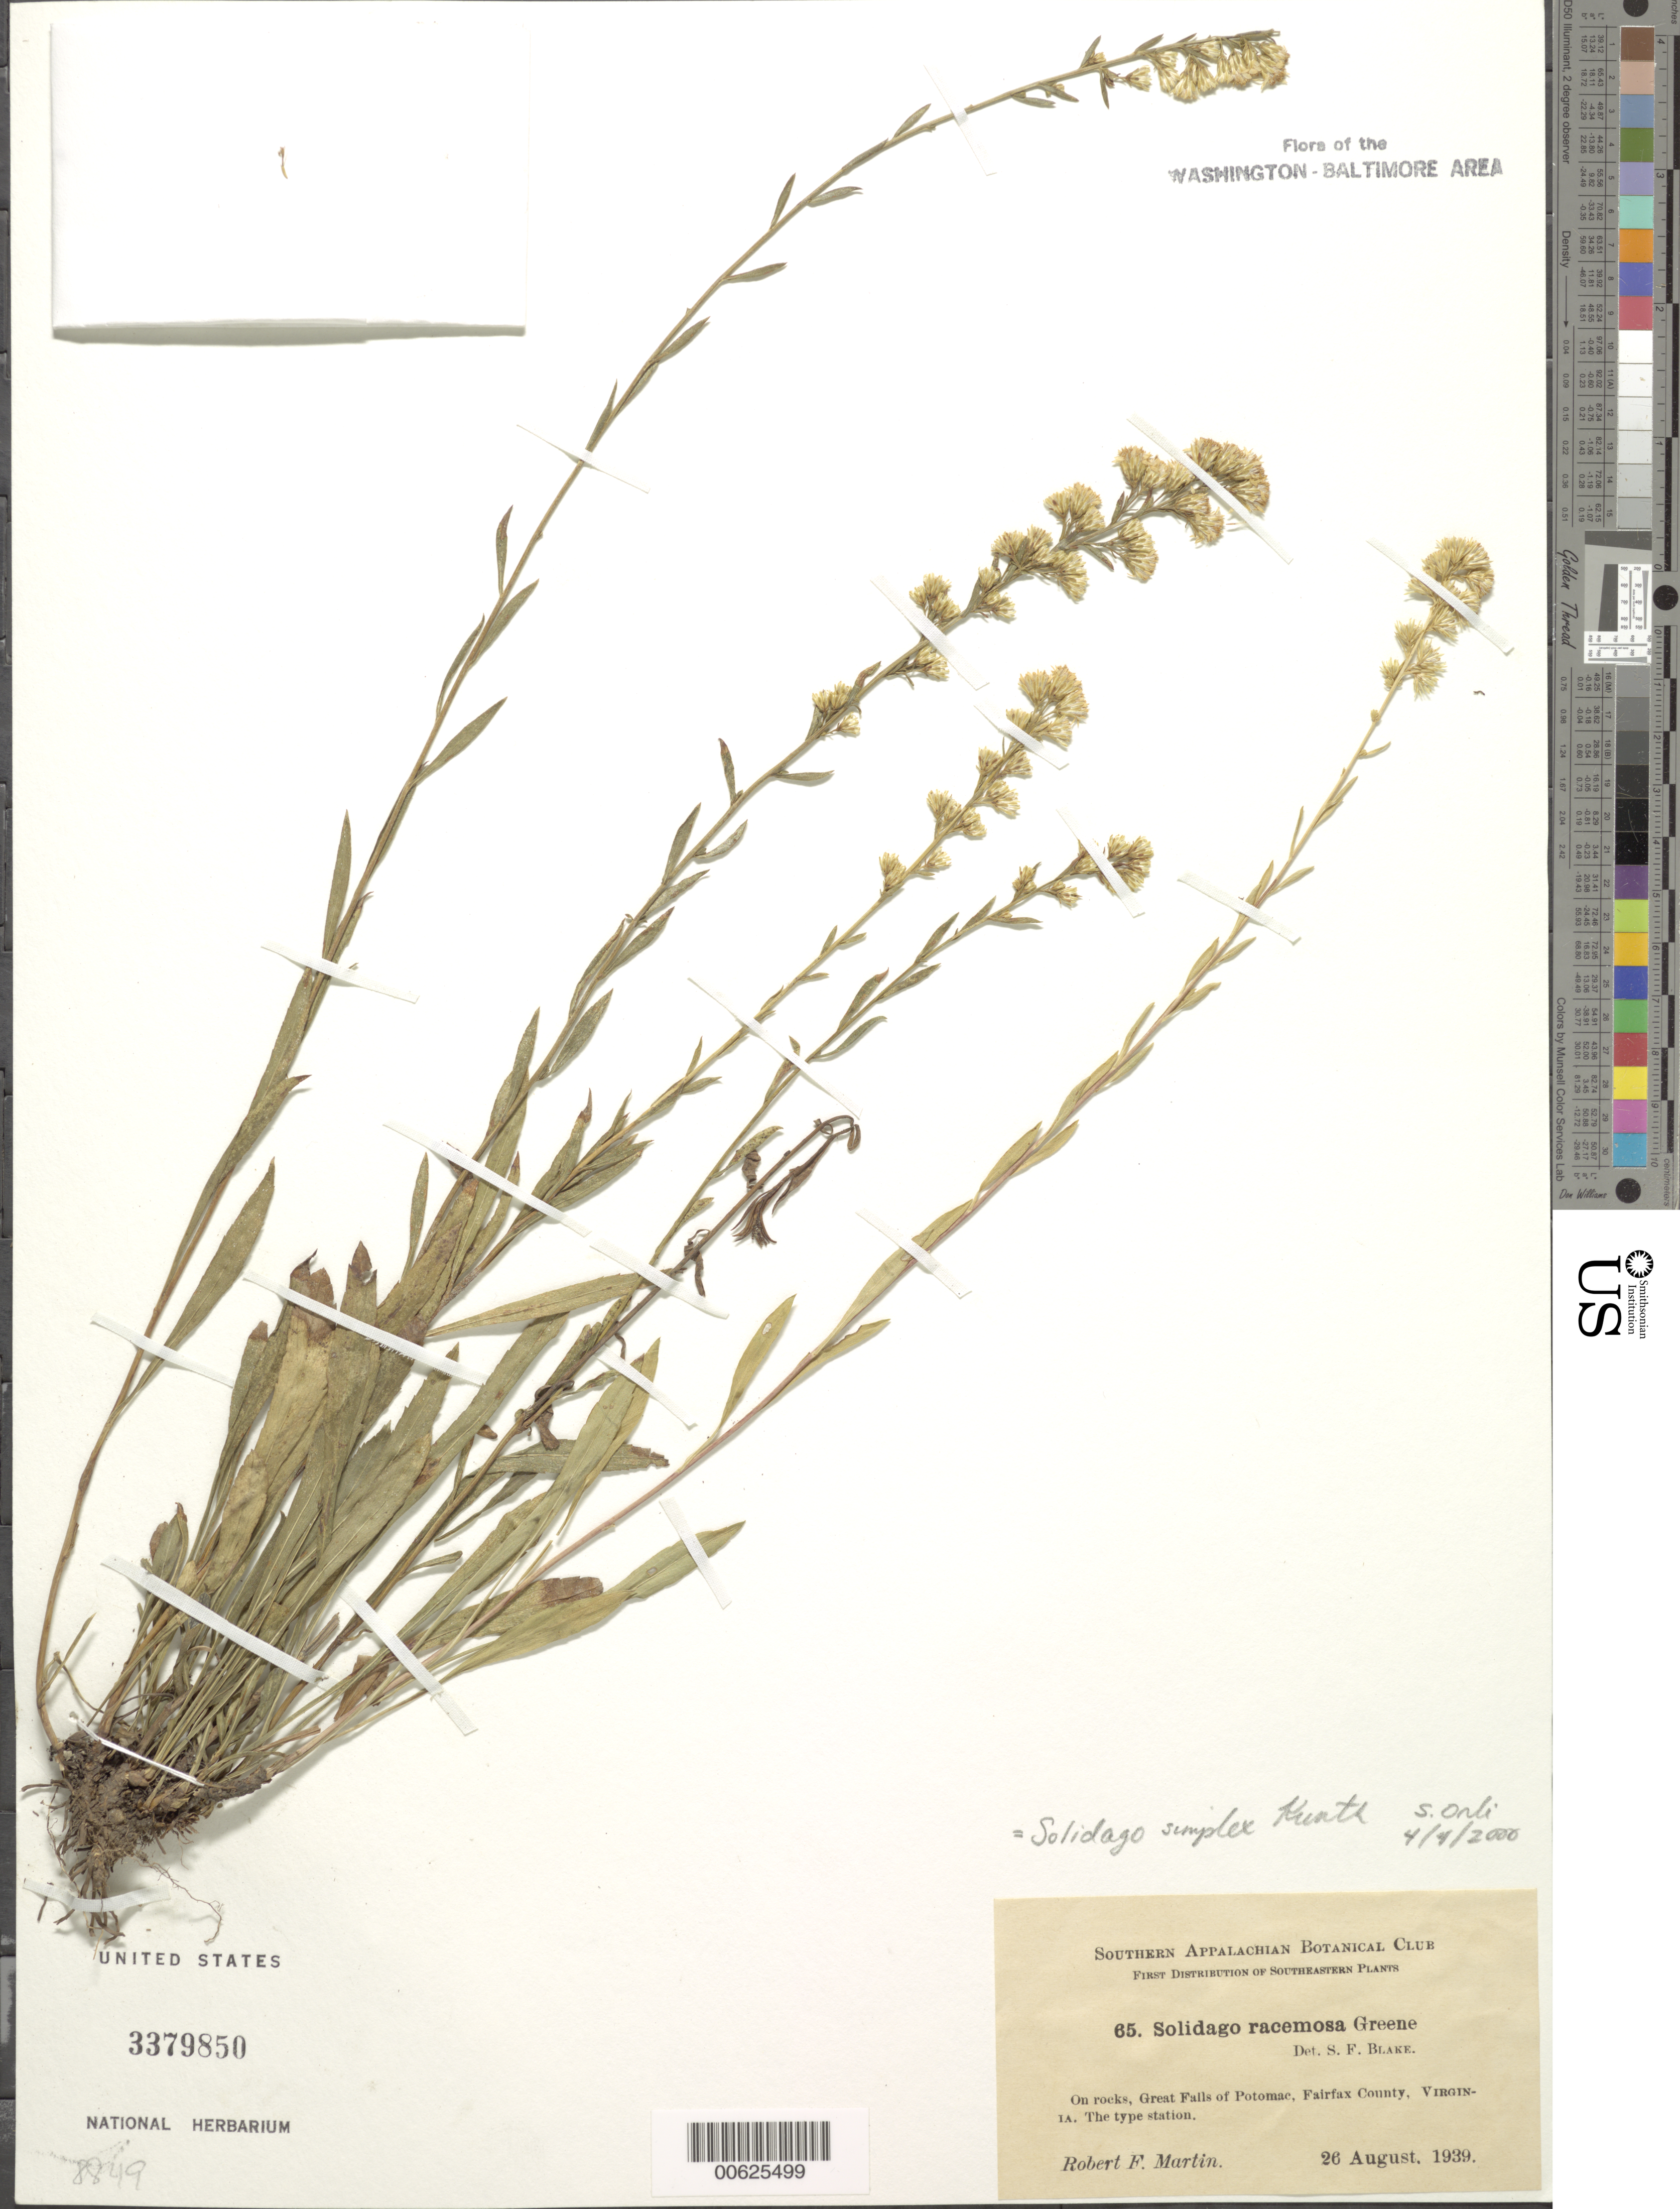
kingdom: Plantae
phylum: Tracheophyta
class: Magnoliopsida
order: Asterales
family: Asteraceae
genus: Solidago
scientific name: Solidago simplex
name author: Kunth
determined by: Orli, Sylvia Stone, (BOT), Smithsonian Institution - National Museum of Natural History (UNITED STATES)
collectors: R. F. Martin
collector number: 65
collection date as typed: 26 Aug 1939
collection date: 1939-08-26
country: United States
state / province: Virginia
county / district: Fairfax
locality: Great Falls of Potomac River, the type station.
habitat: on rocks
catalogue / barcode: US 3379850